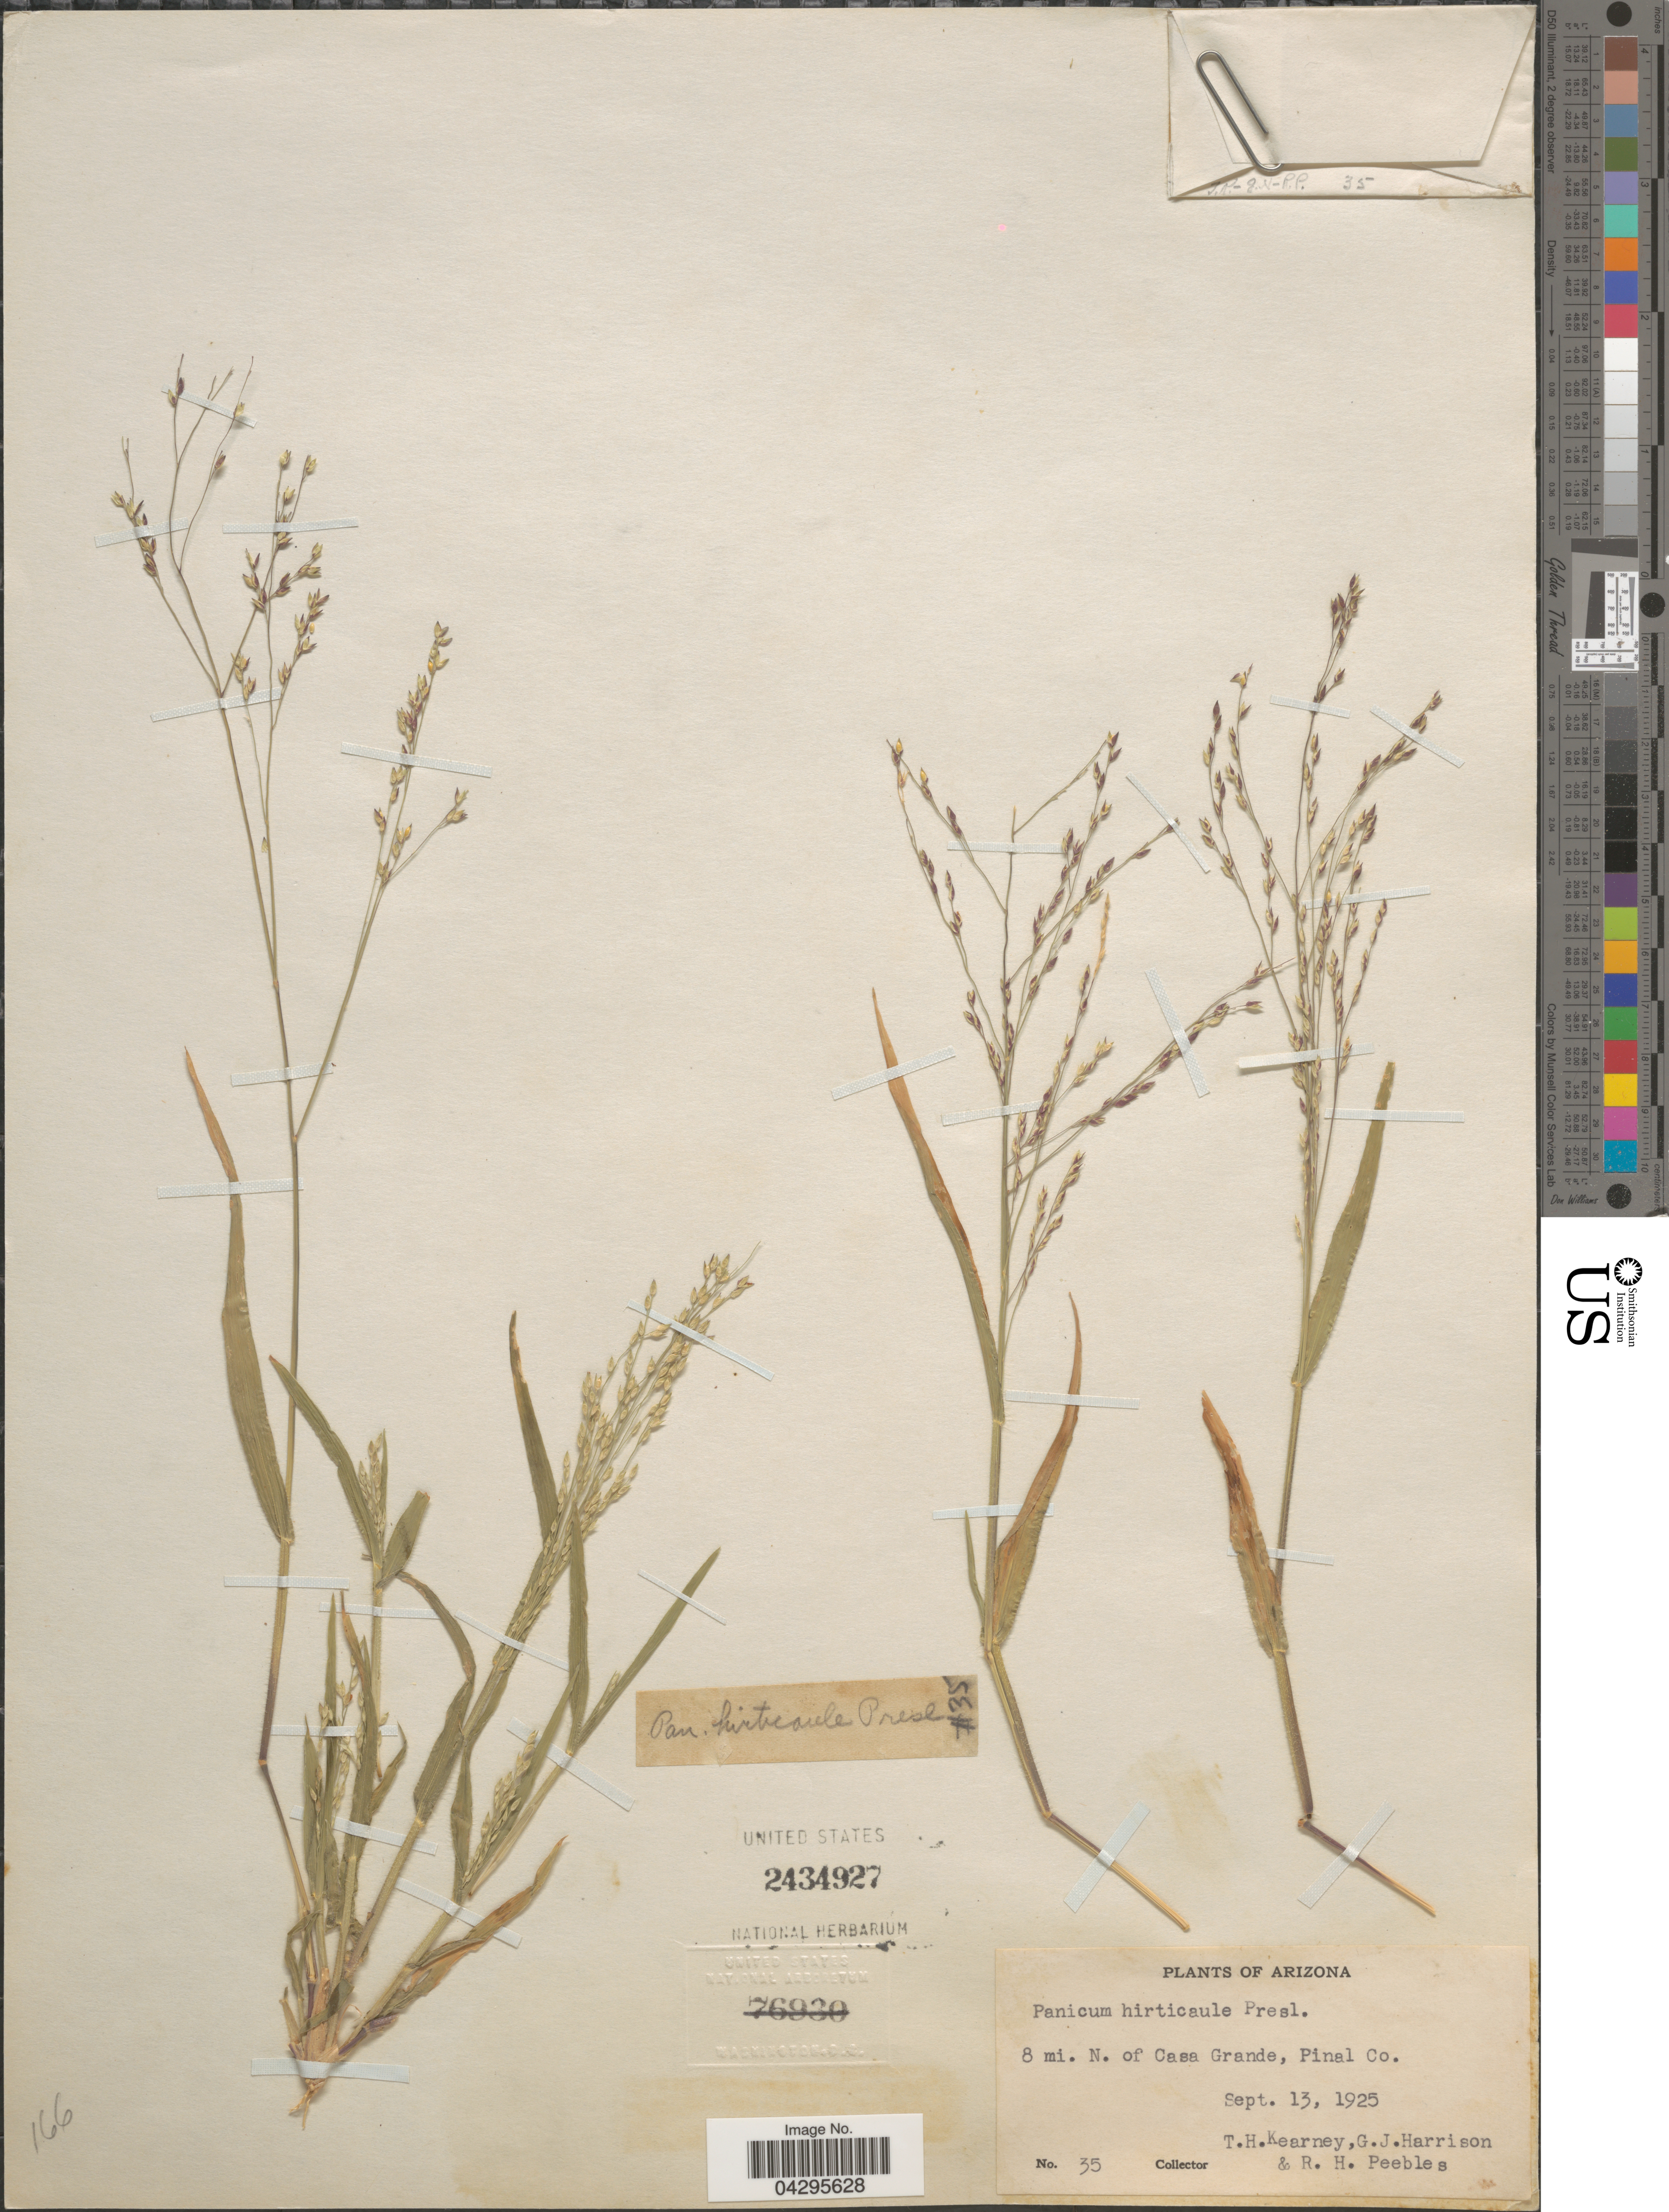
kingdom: Plantae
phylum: Tracheophyta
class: Liliopsida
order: Poales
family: Poaceae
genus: Panicum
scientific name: Panicum hirticaule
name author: J. Presl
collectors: T. H. Kearney, G. J. Harrison & R. H. Peebles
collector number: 35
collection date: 1925-09-13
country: United States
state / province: Arizona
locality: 8 mi. n. of Casa Grande, Pinal Co.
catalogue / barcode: US 2434927